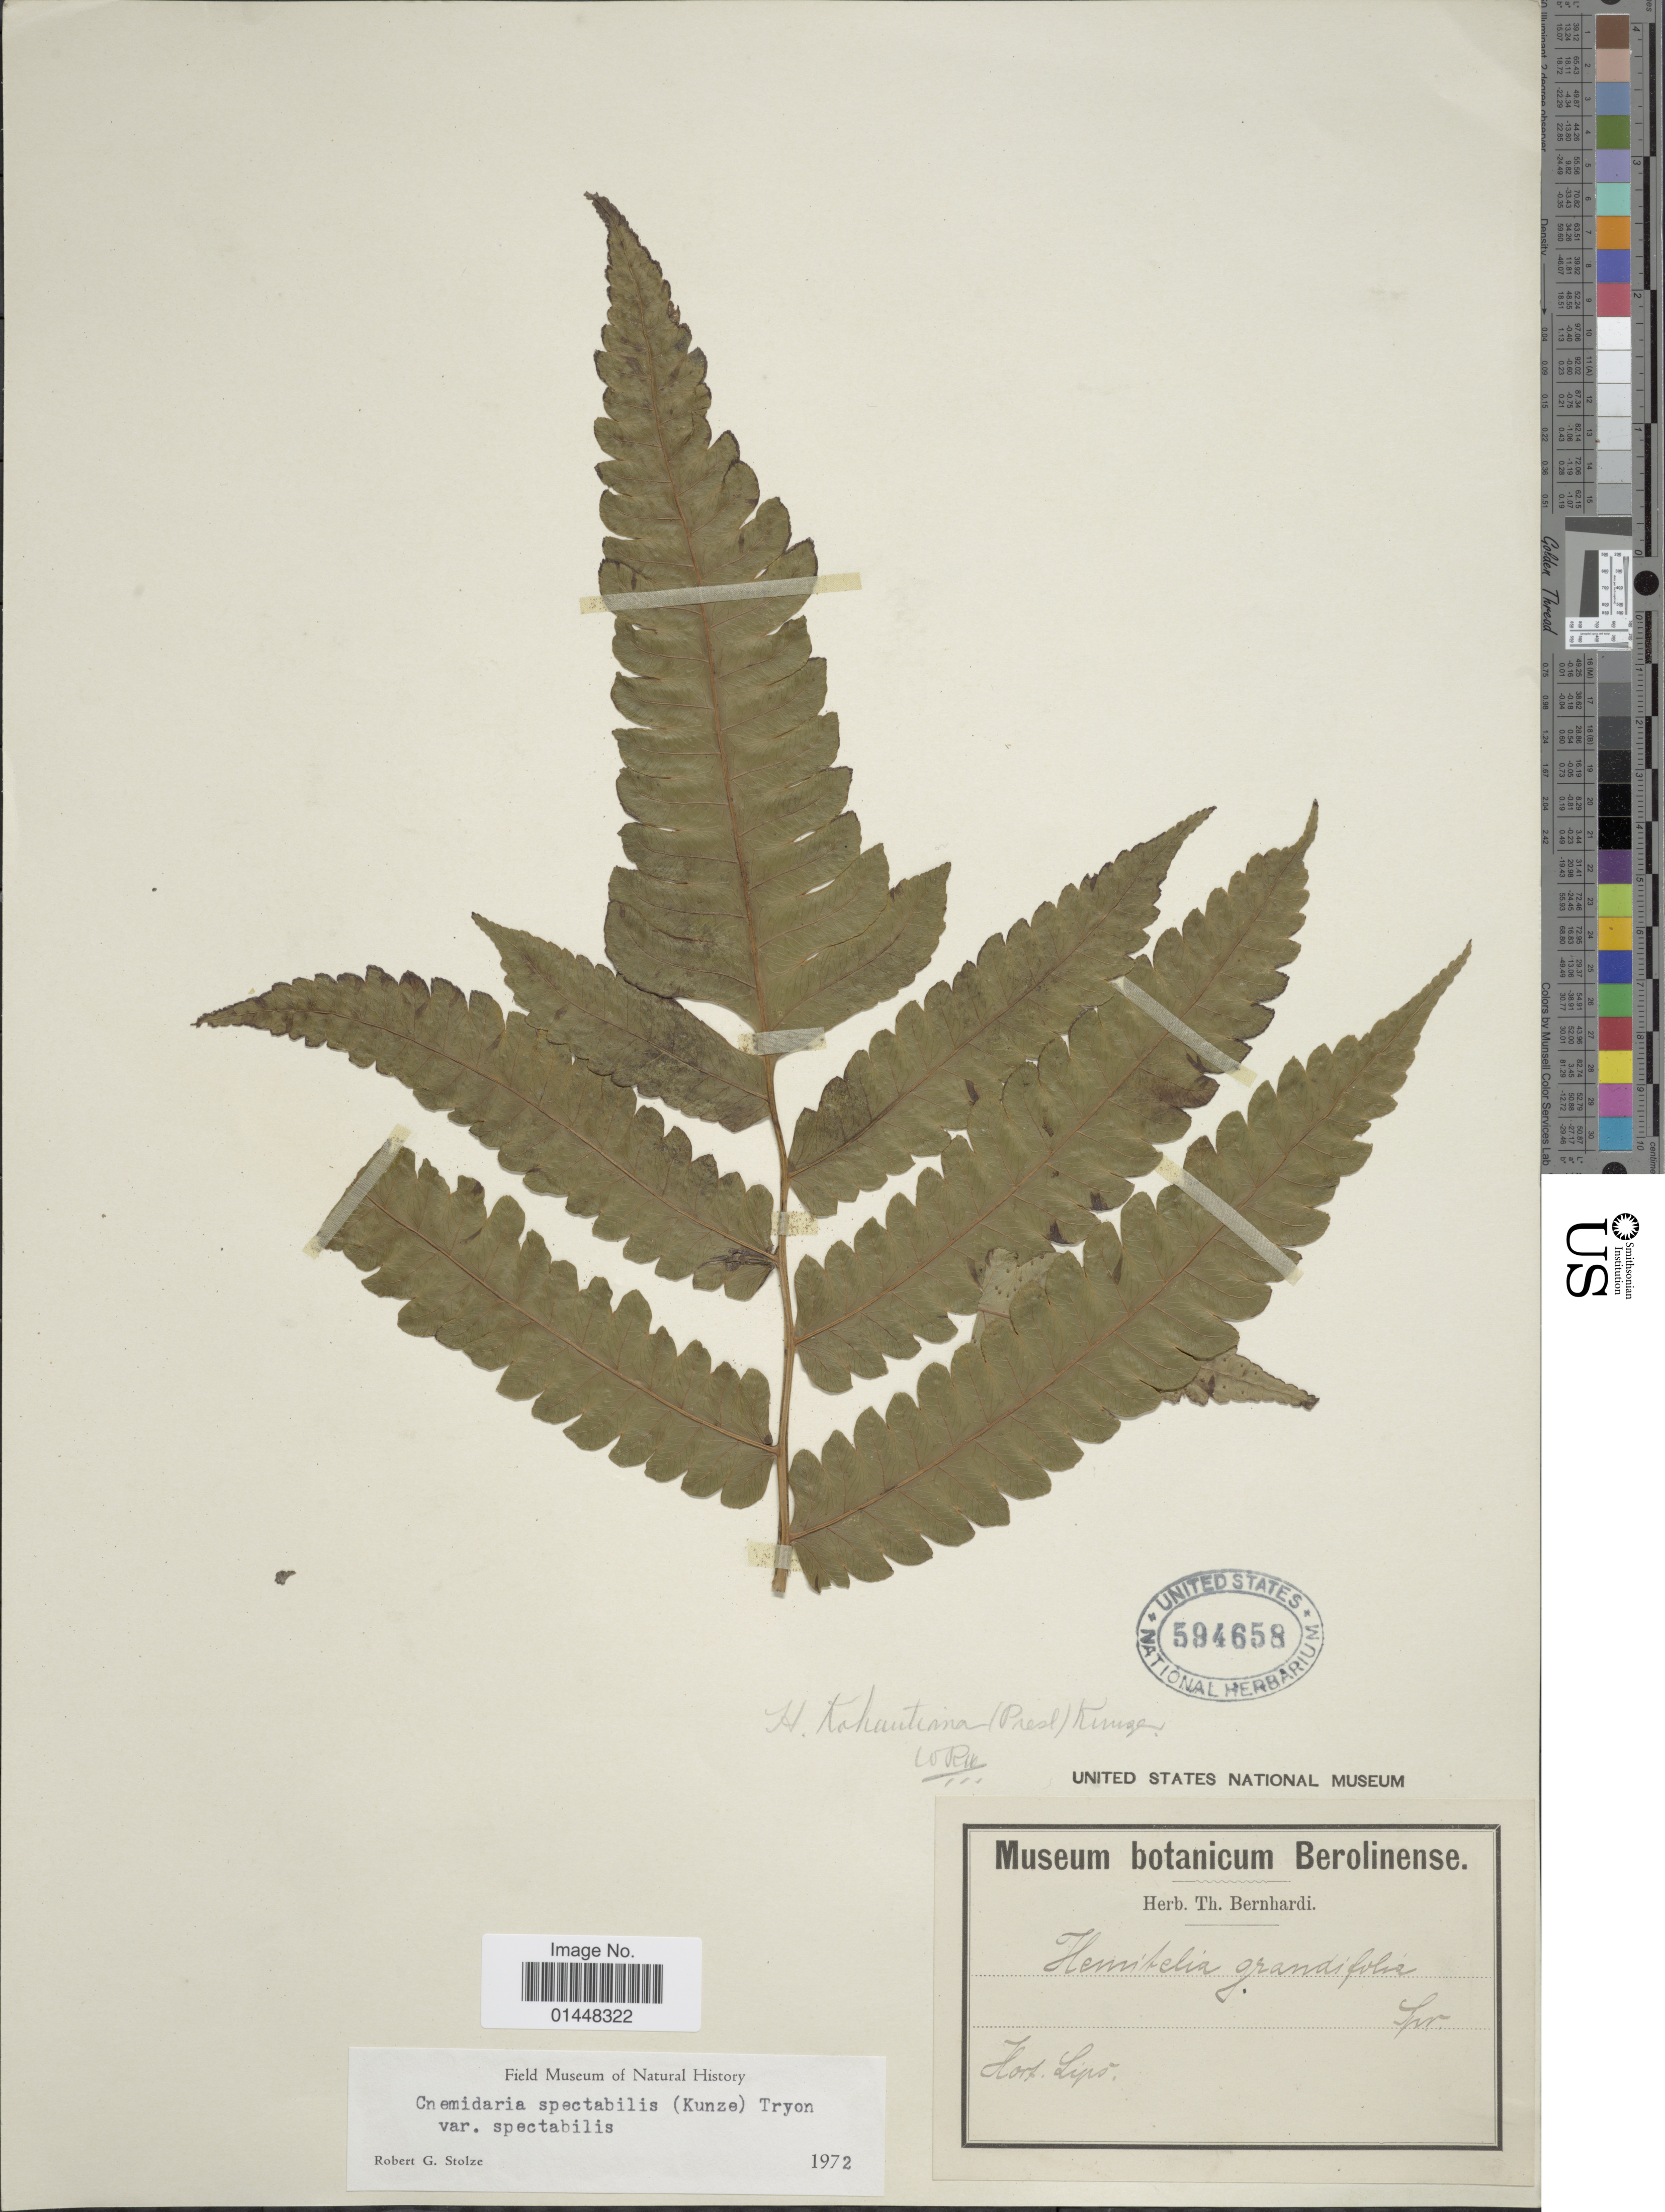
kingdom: Plantae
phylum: Tracheophyta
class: Polypodiopsida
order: Cyatheales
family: Cyatheaceae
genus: Cyathea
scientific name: Cyathea spectabilis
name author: (Kunze) Domin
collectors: ex herb. Bernhardi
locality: Hort Lips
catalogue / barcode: US 594658